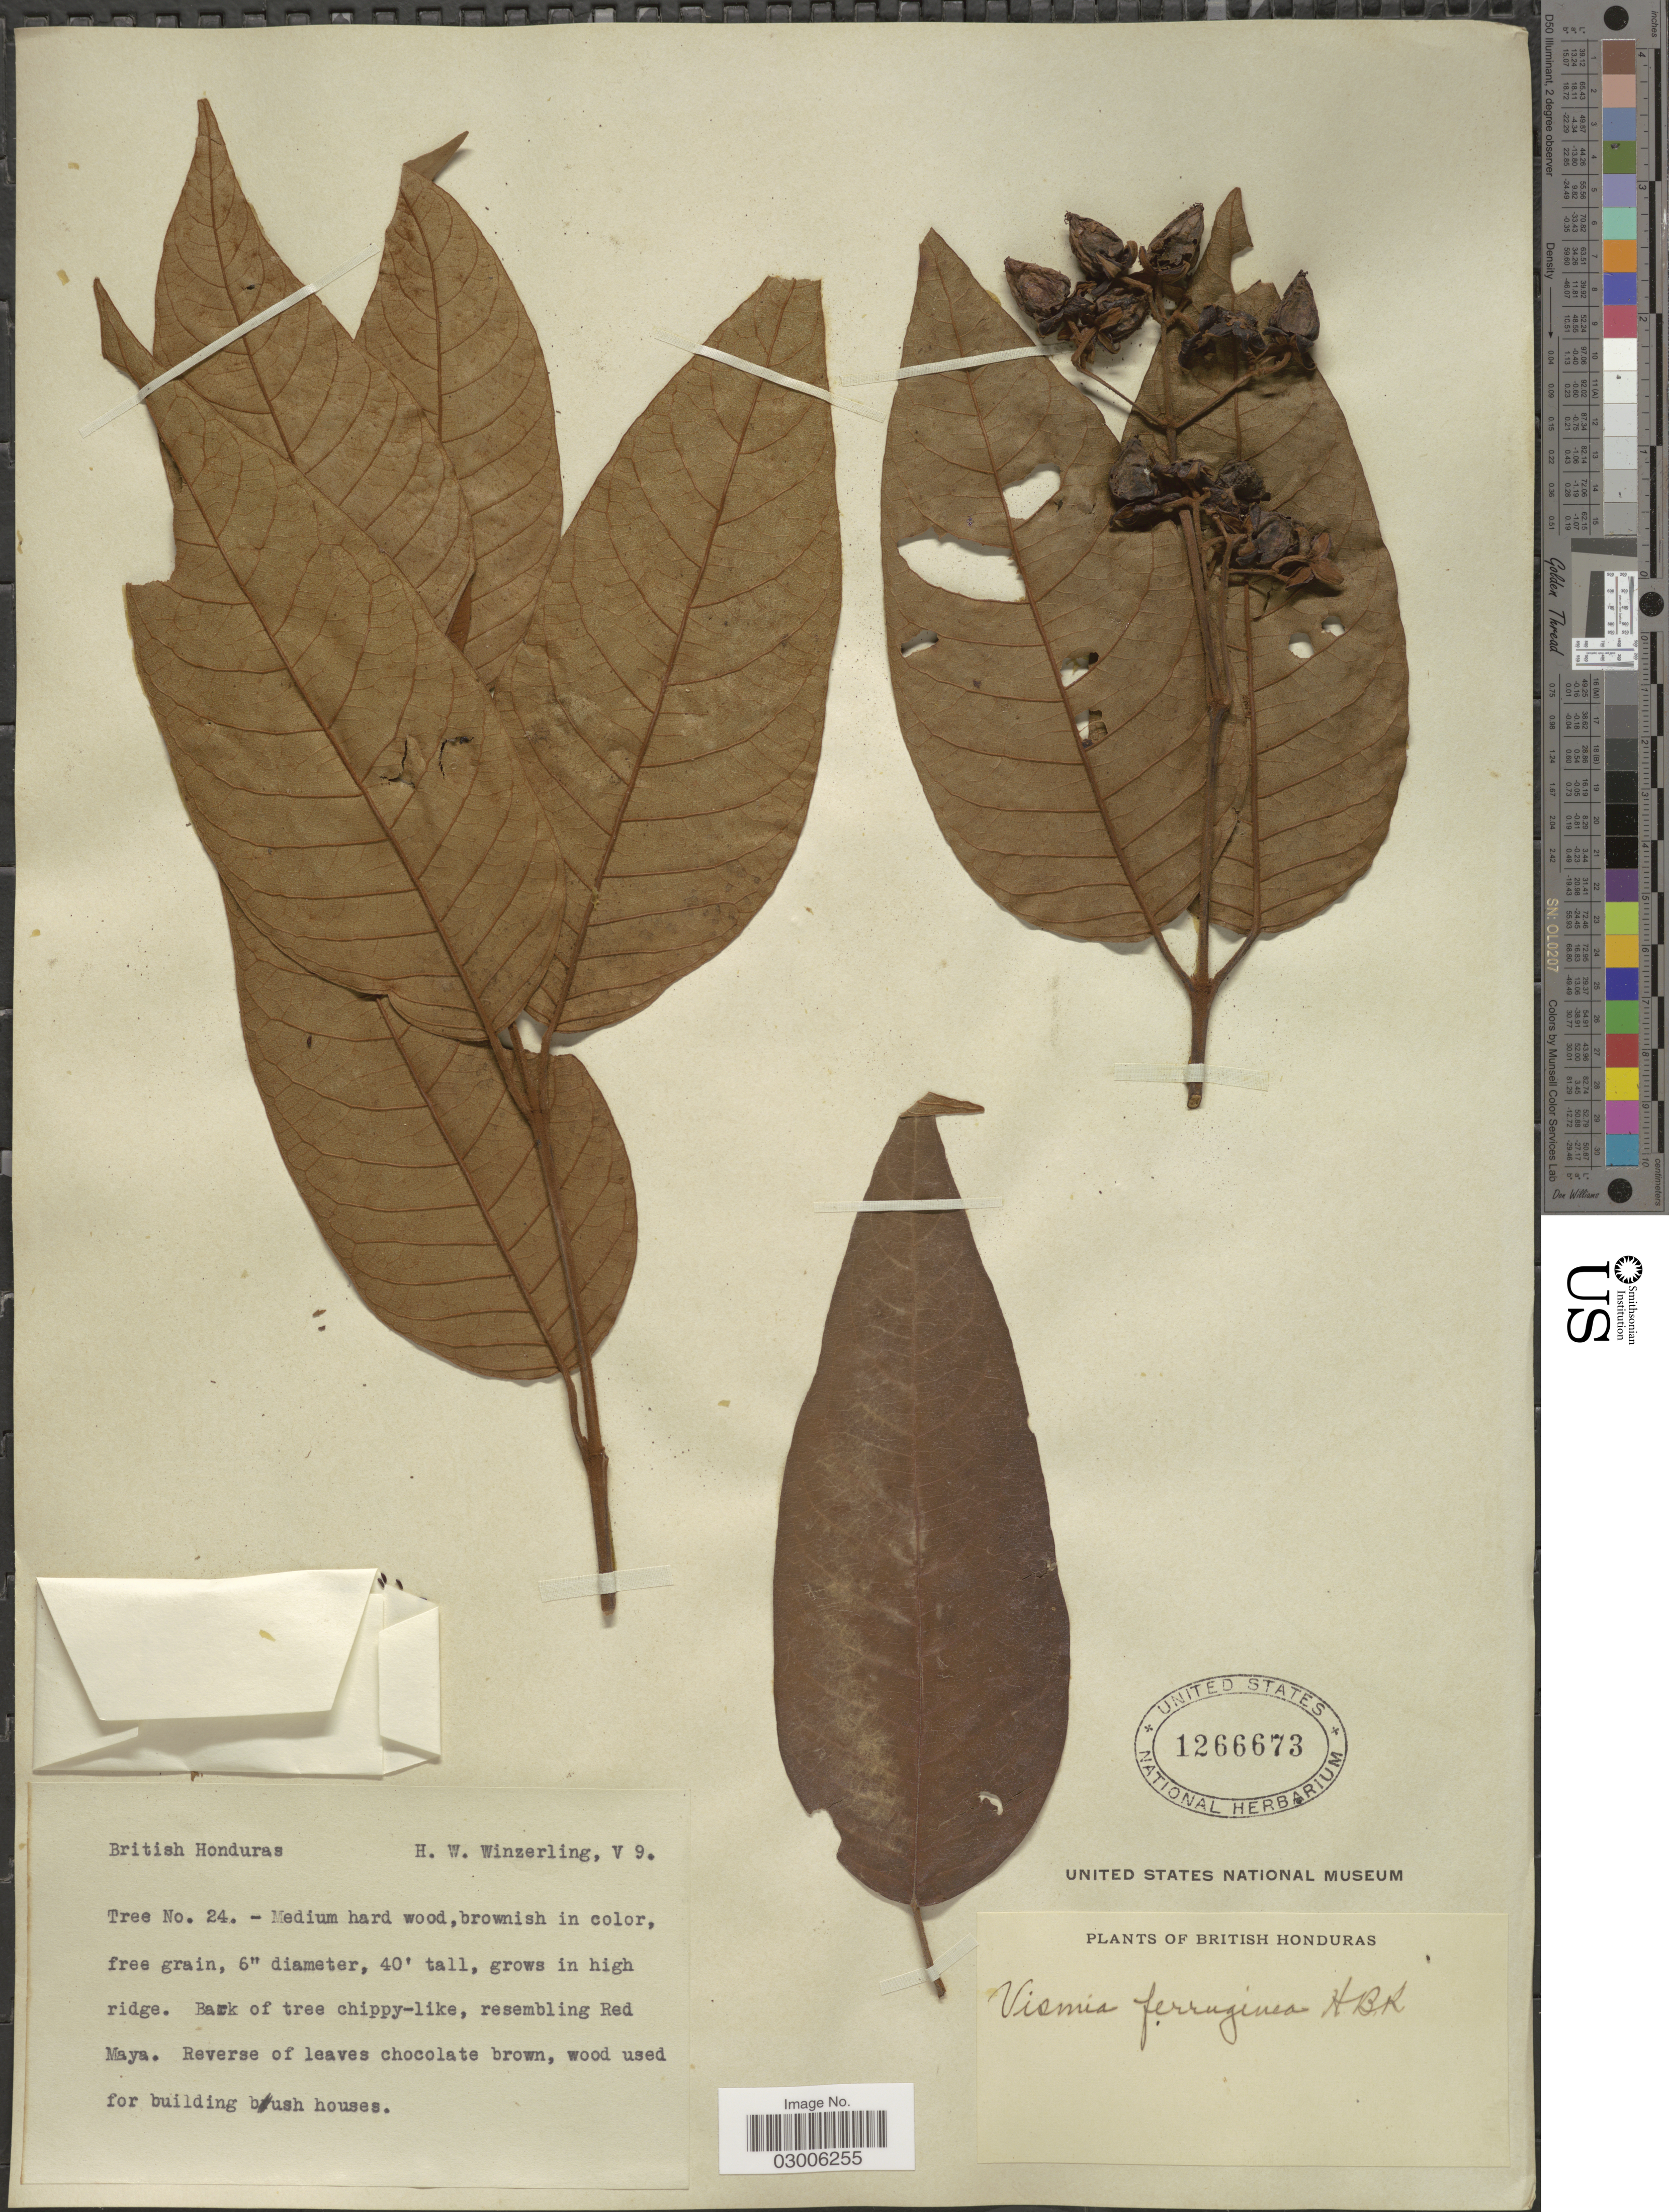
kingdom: Plantae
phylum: Tracheophyta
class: Magnoliopsida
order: Malpighiales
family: Hypericaceae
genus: Vismia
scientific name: Vismia baccifera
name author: (L.) Triana & Planch.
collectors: H. Winzerling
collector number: V9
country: Belize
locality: British Honduras.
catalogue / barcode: US 1266673